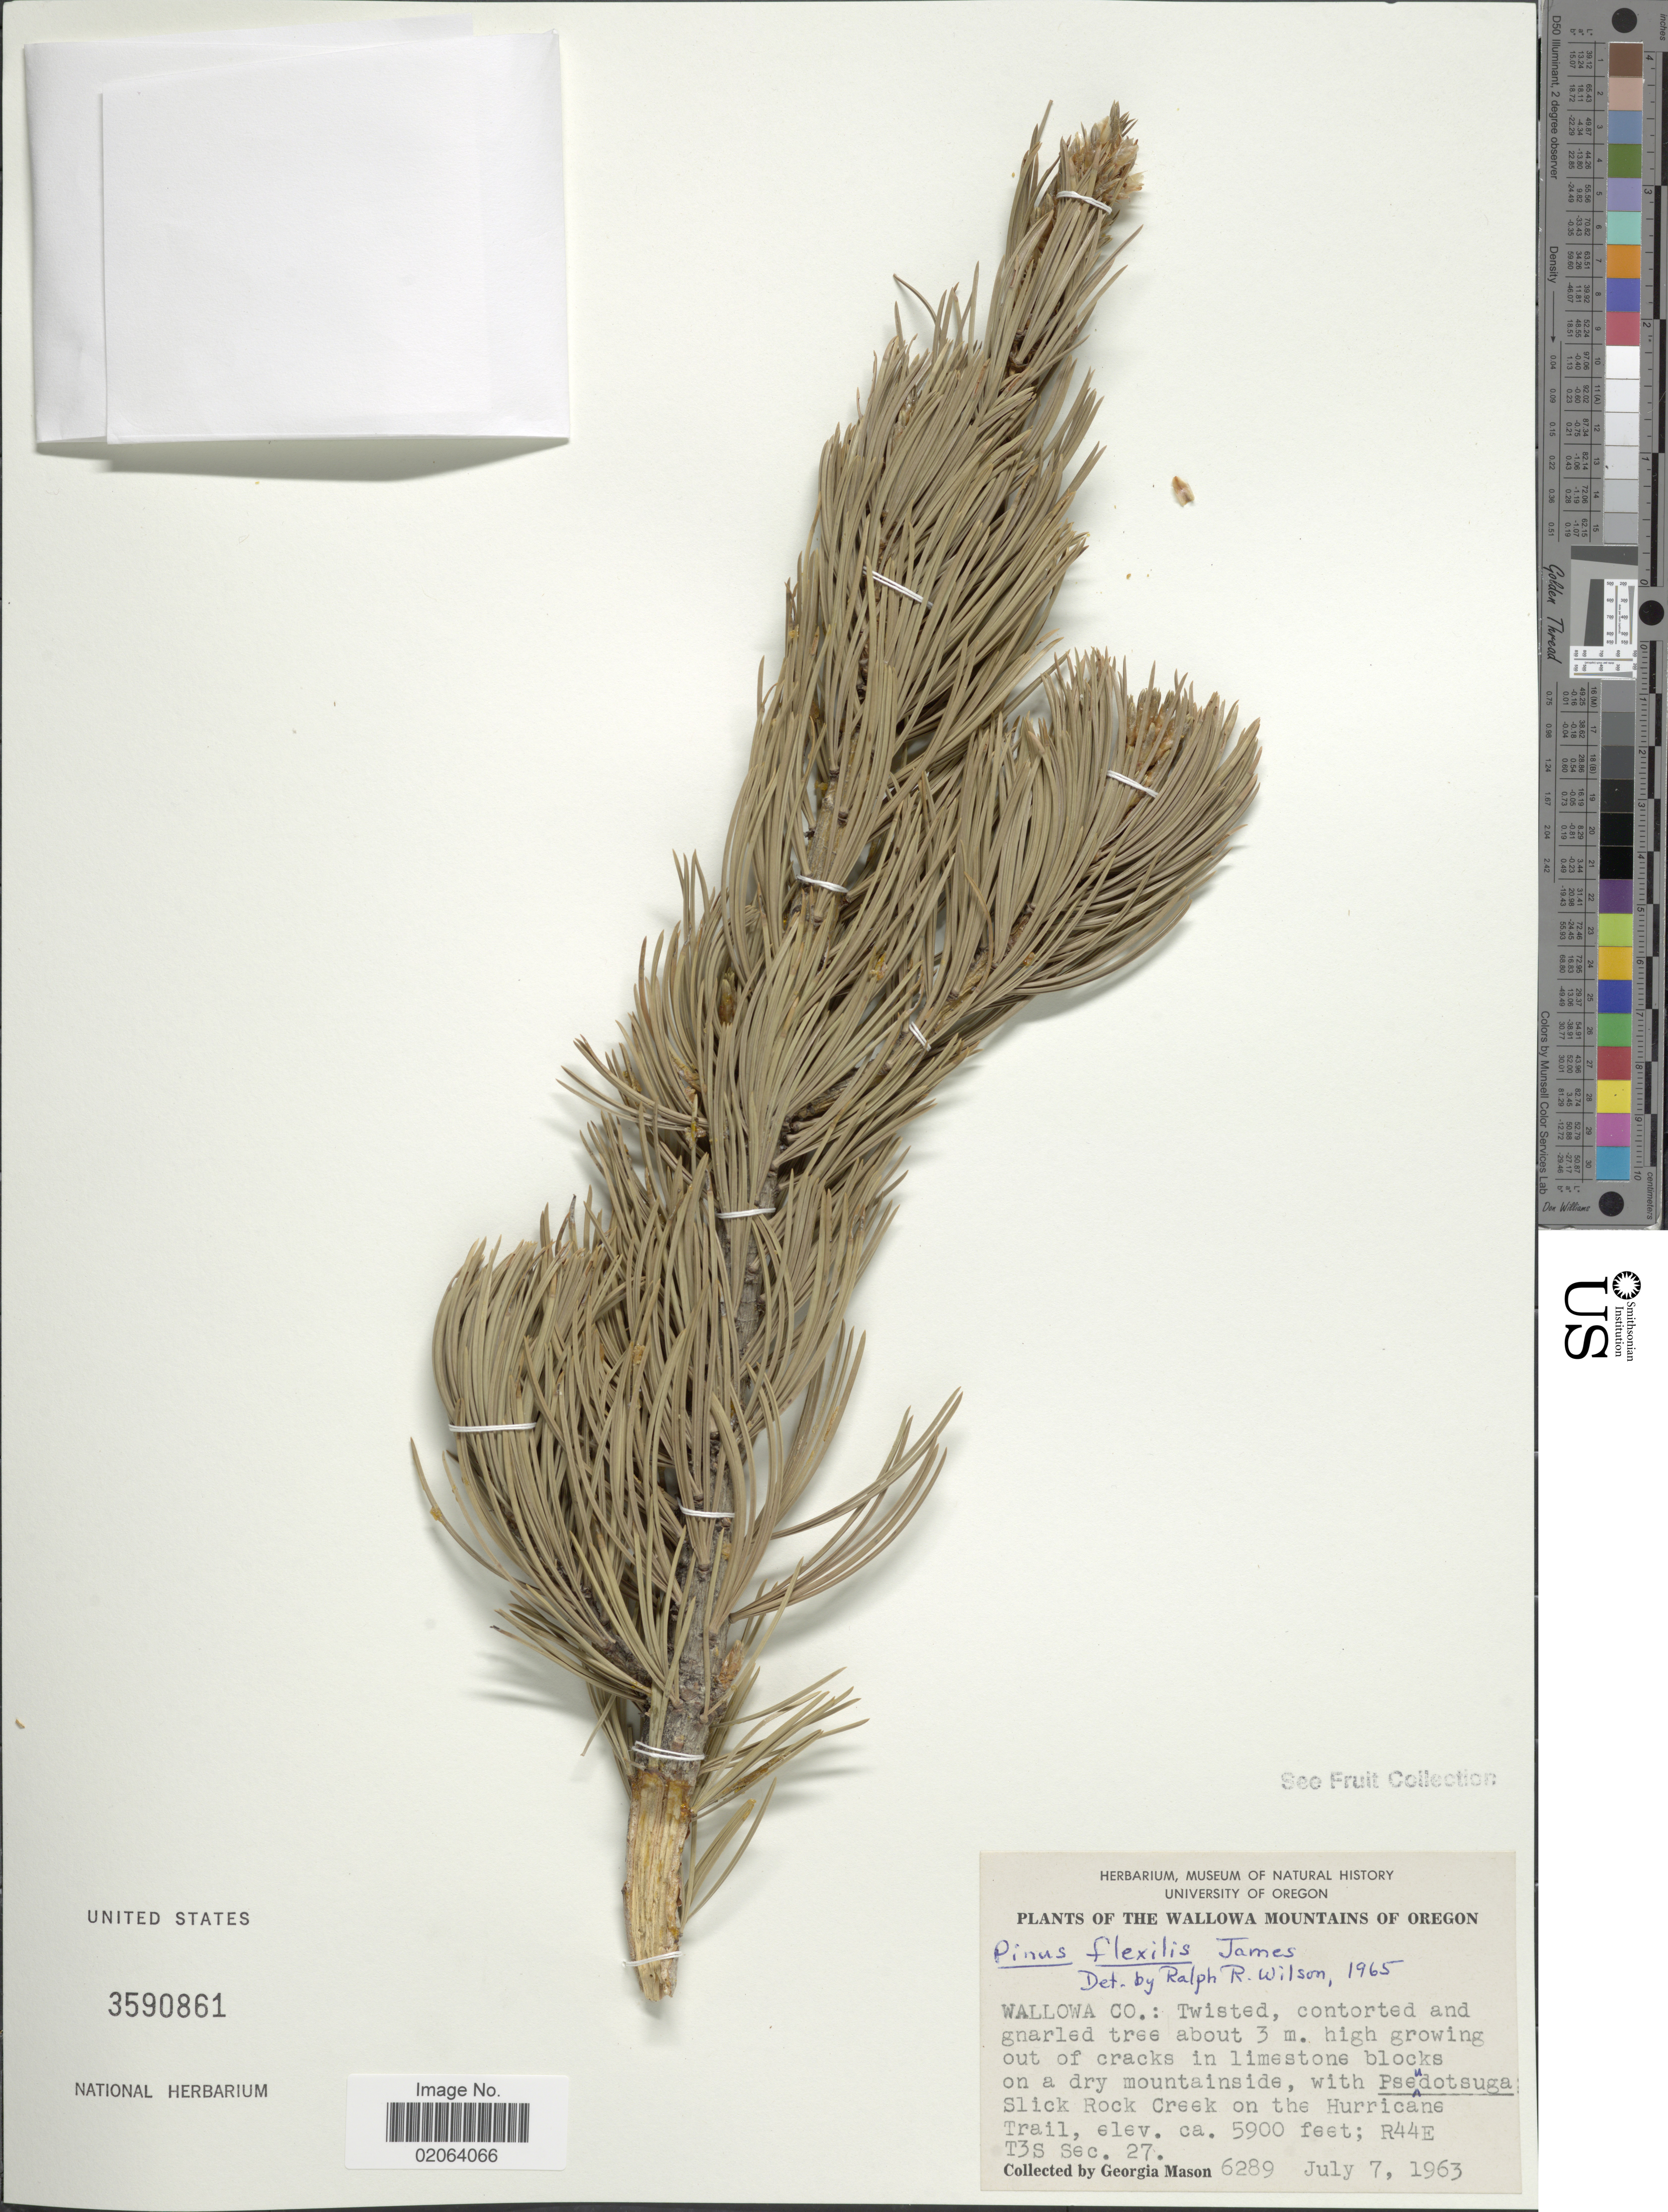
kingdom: Plantae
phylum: Tracheophyta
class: Pinopsida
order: Pinales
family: Pinaceae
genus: Pinus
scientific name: Pinus flexilis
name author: E. James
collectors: G. Mason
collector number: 6289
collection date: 1963-07-07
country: United States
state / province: Oregon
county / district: Wallowa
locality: Wallowa Mountains, Wallowa Co.: Slick Rock Creek on the Hurricane Trail; R44E T3S Sec. 27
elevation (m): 1798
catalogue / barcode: US 3590861